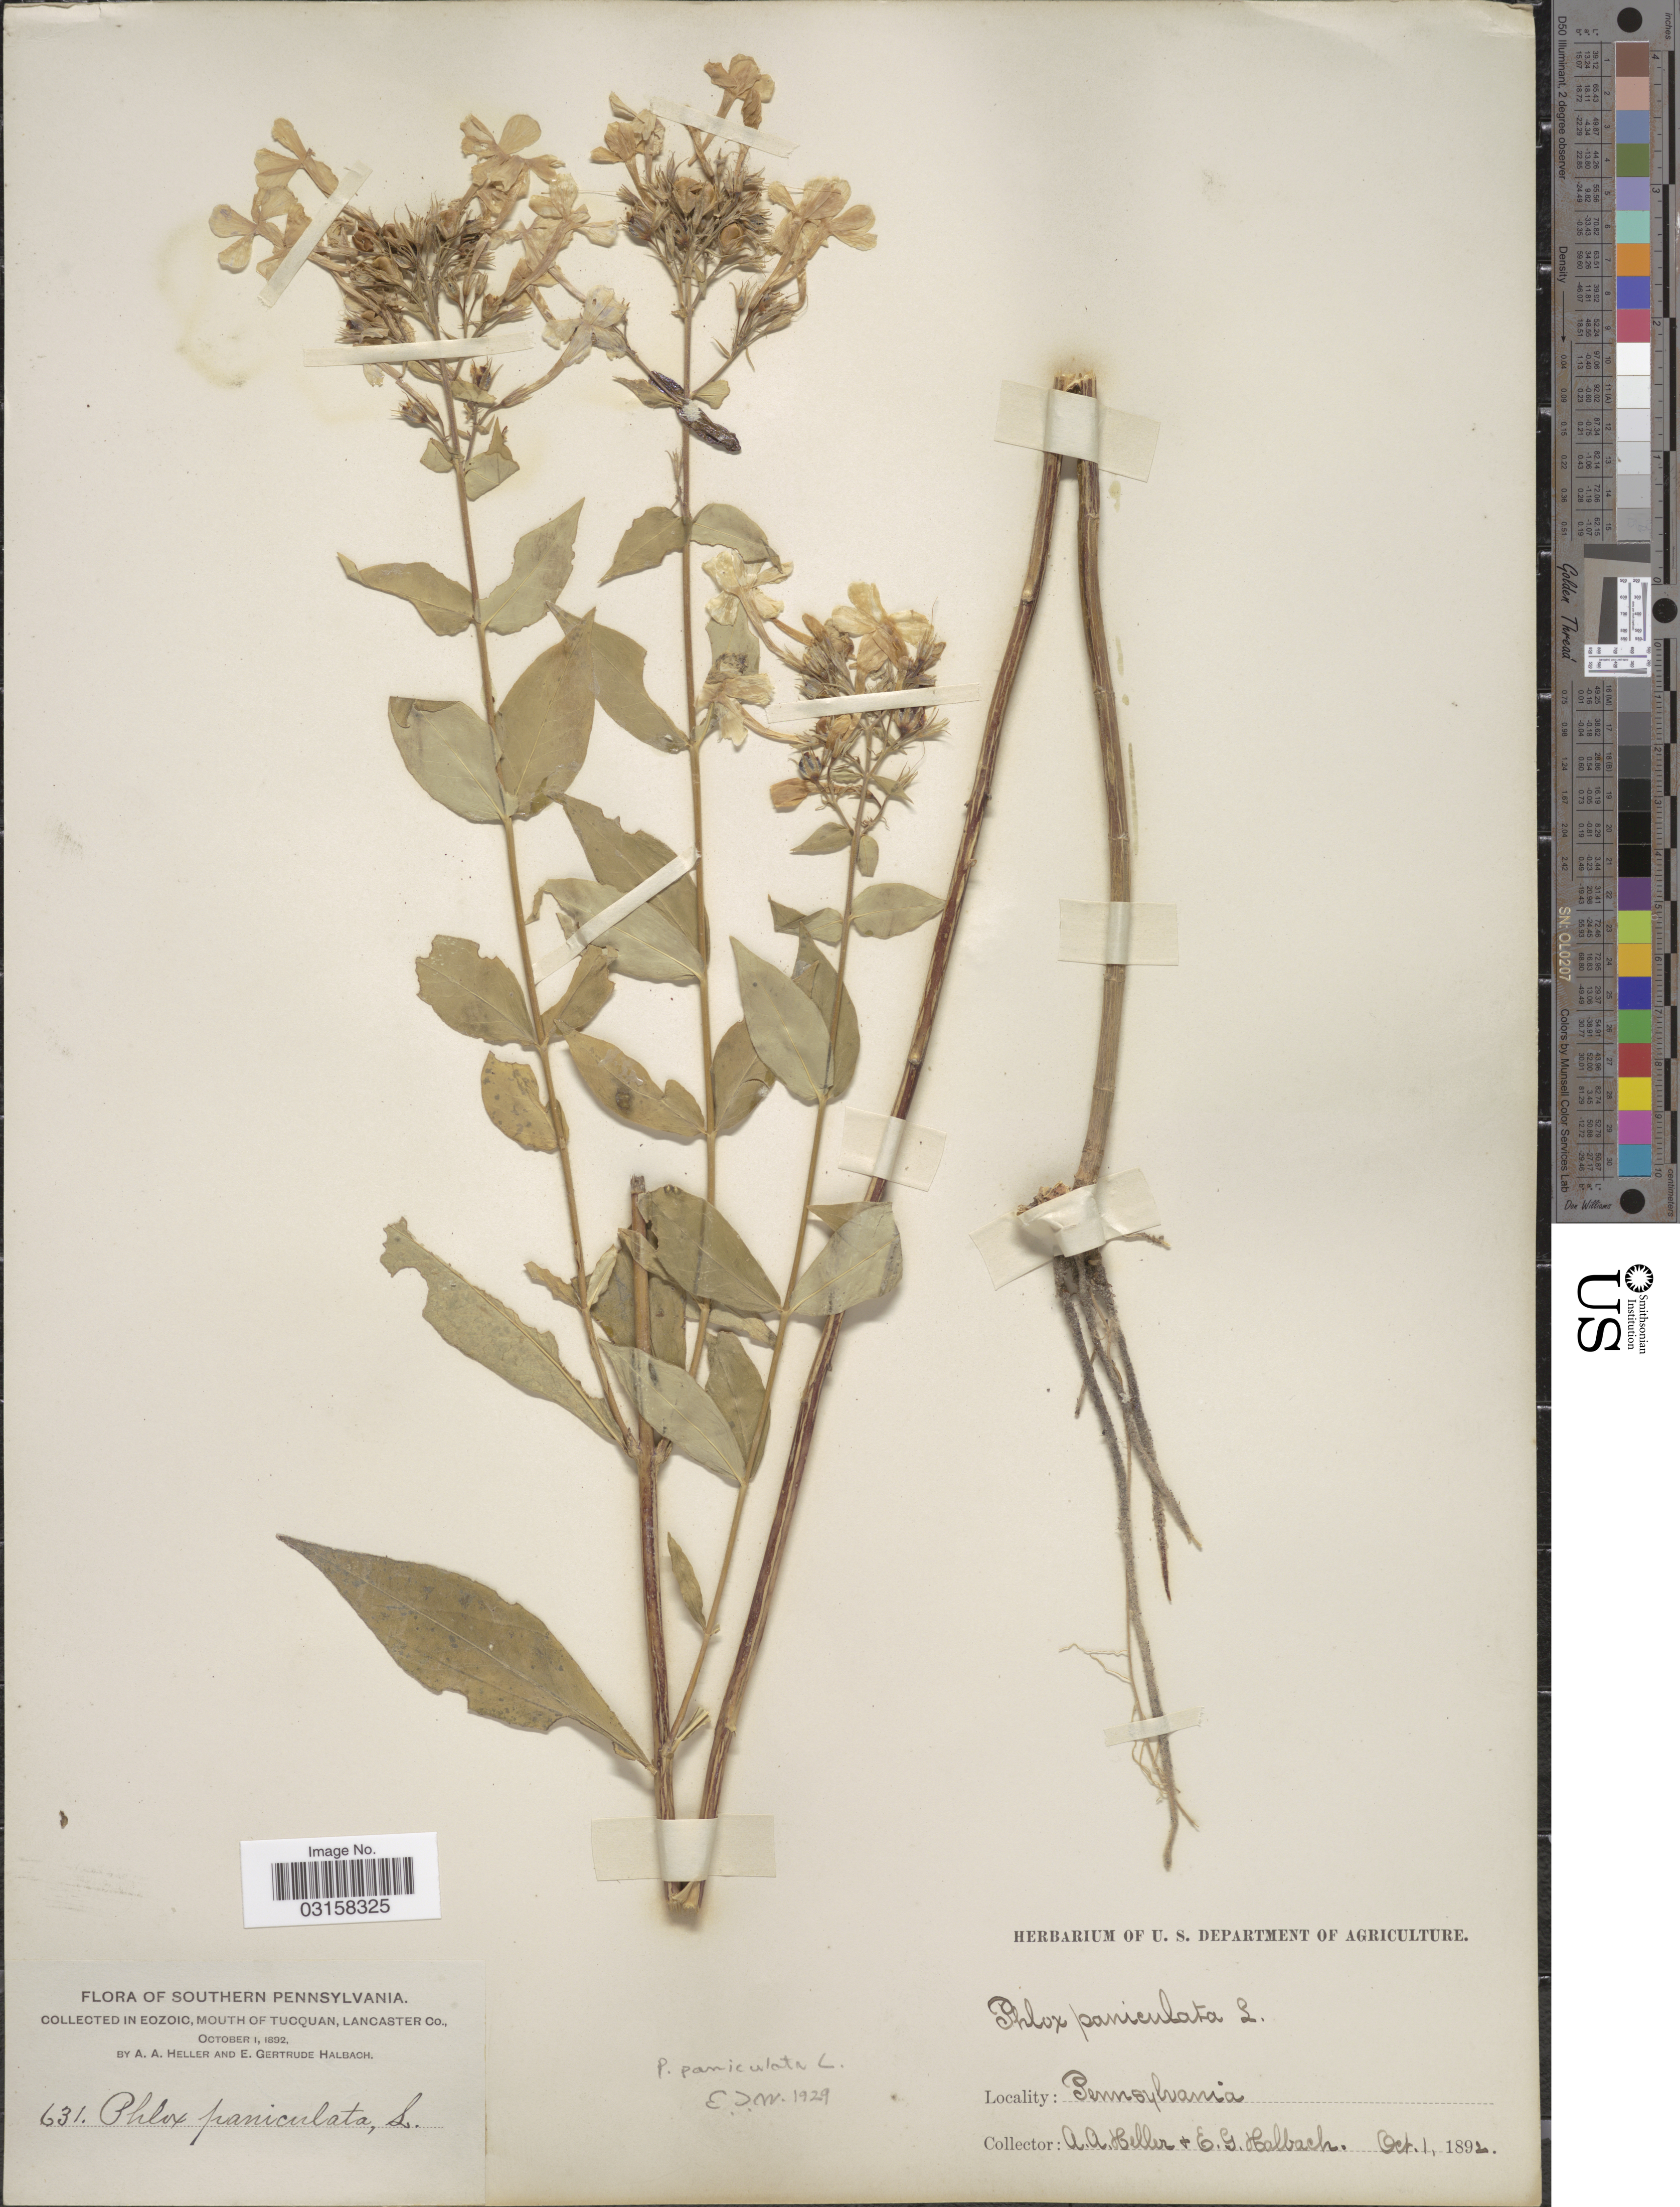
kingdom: Plantae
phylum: Tracheophyta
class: Magnoliopsida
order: Ericales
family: Polemoniaceae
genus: Phlox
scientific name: Phlox paniculata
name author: L.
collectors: A. A. Heller & E. G. Halbach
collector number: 631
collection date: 1892-10-01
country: United States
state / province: Pennsylvania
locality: Southern Pennsylvania. In Eozoic, Mouth of Tucquan, Lancaster Co.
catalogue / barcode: US 103184